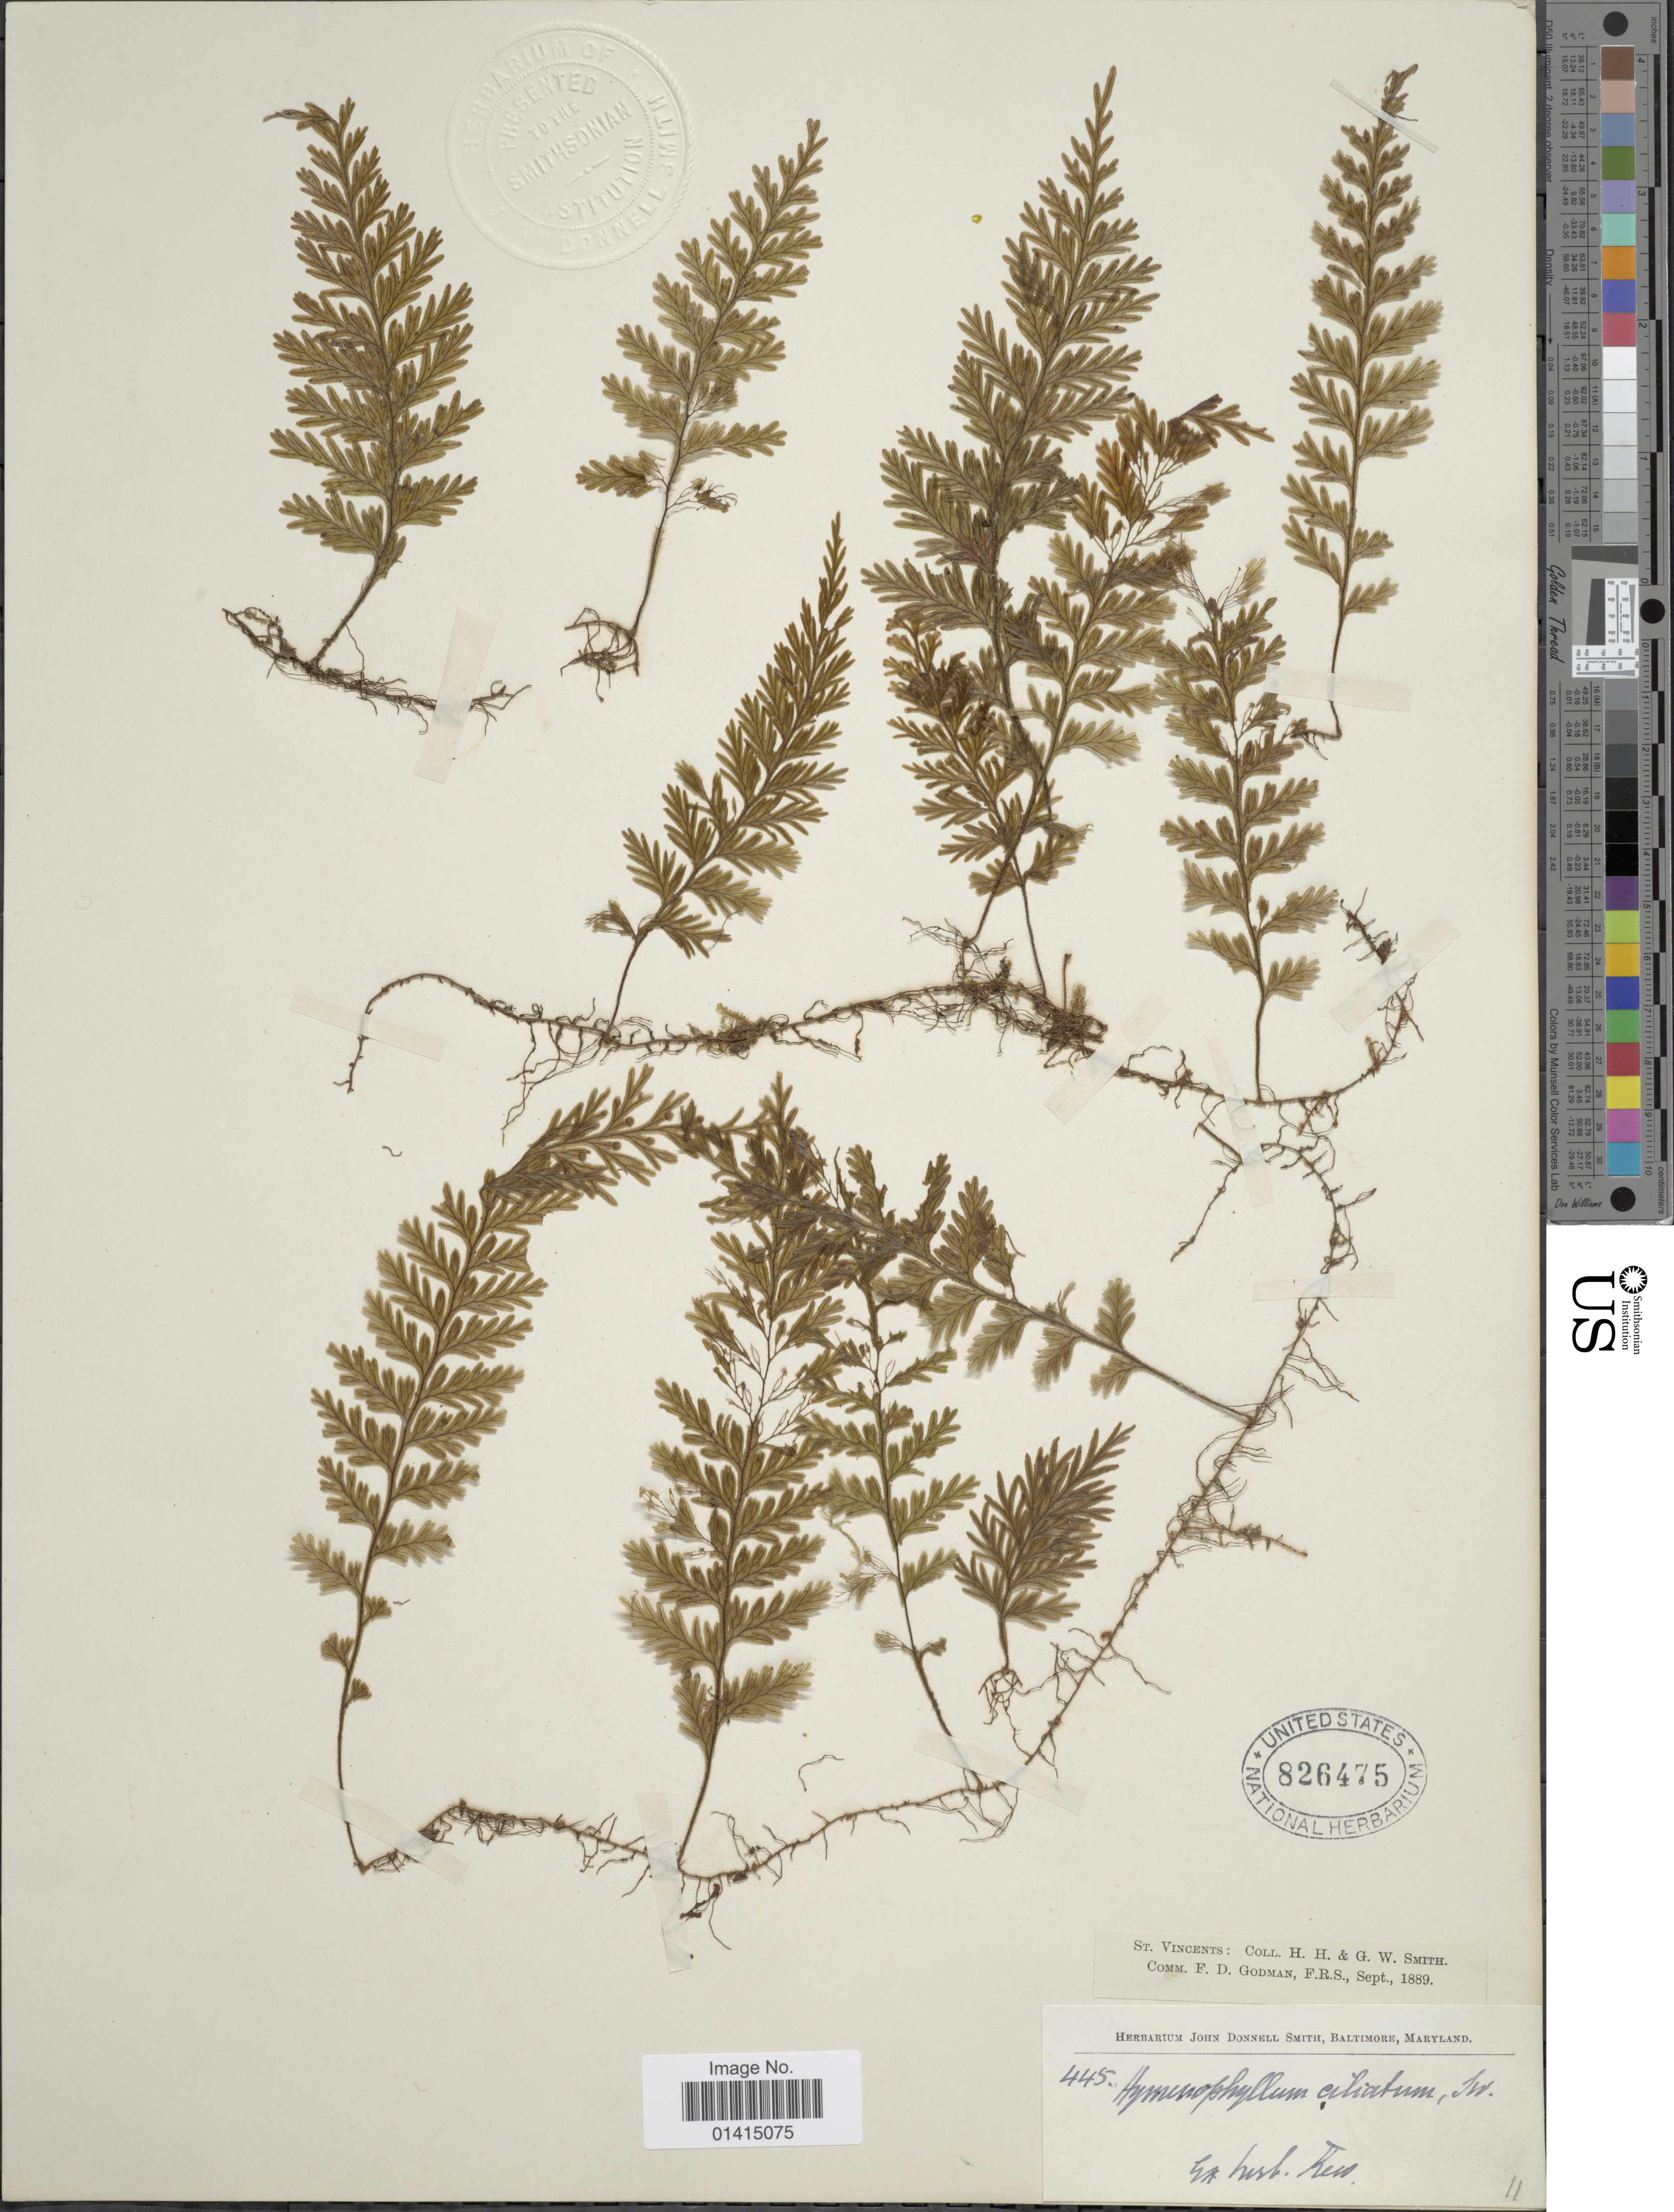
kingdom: Plantae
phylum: Tracheophyta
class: Polypodiopsida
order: Hymenophyllales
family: Hymenophyllaceae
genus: Hymenophyllum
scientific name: Hymenophyllum hirtellum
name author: Sw. in Schrad.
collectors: H. H. Smith & G. Smith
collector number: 445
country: St. Vincent - Grenadines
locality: St. Vincents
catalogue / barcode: US 826475